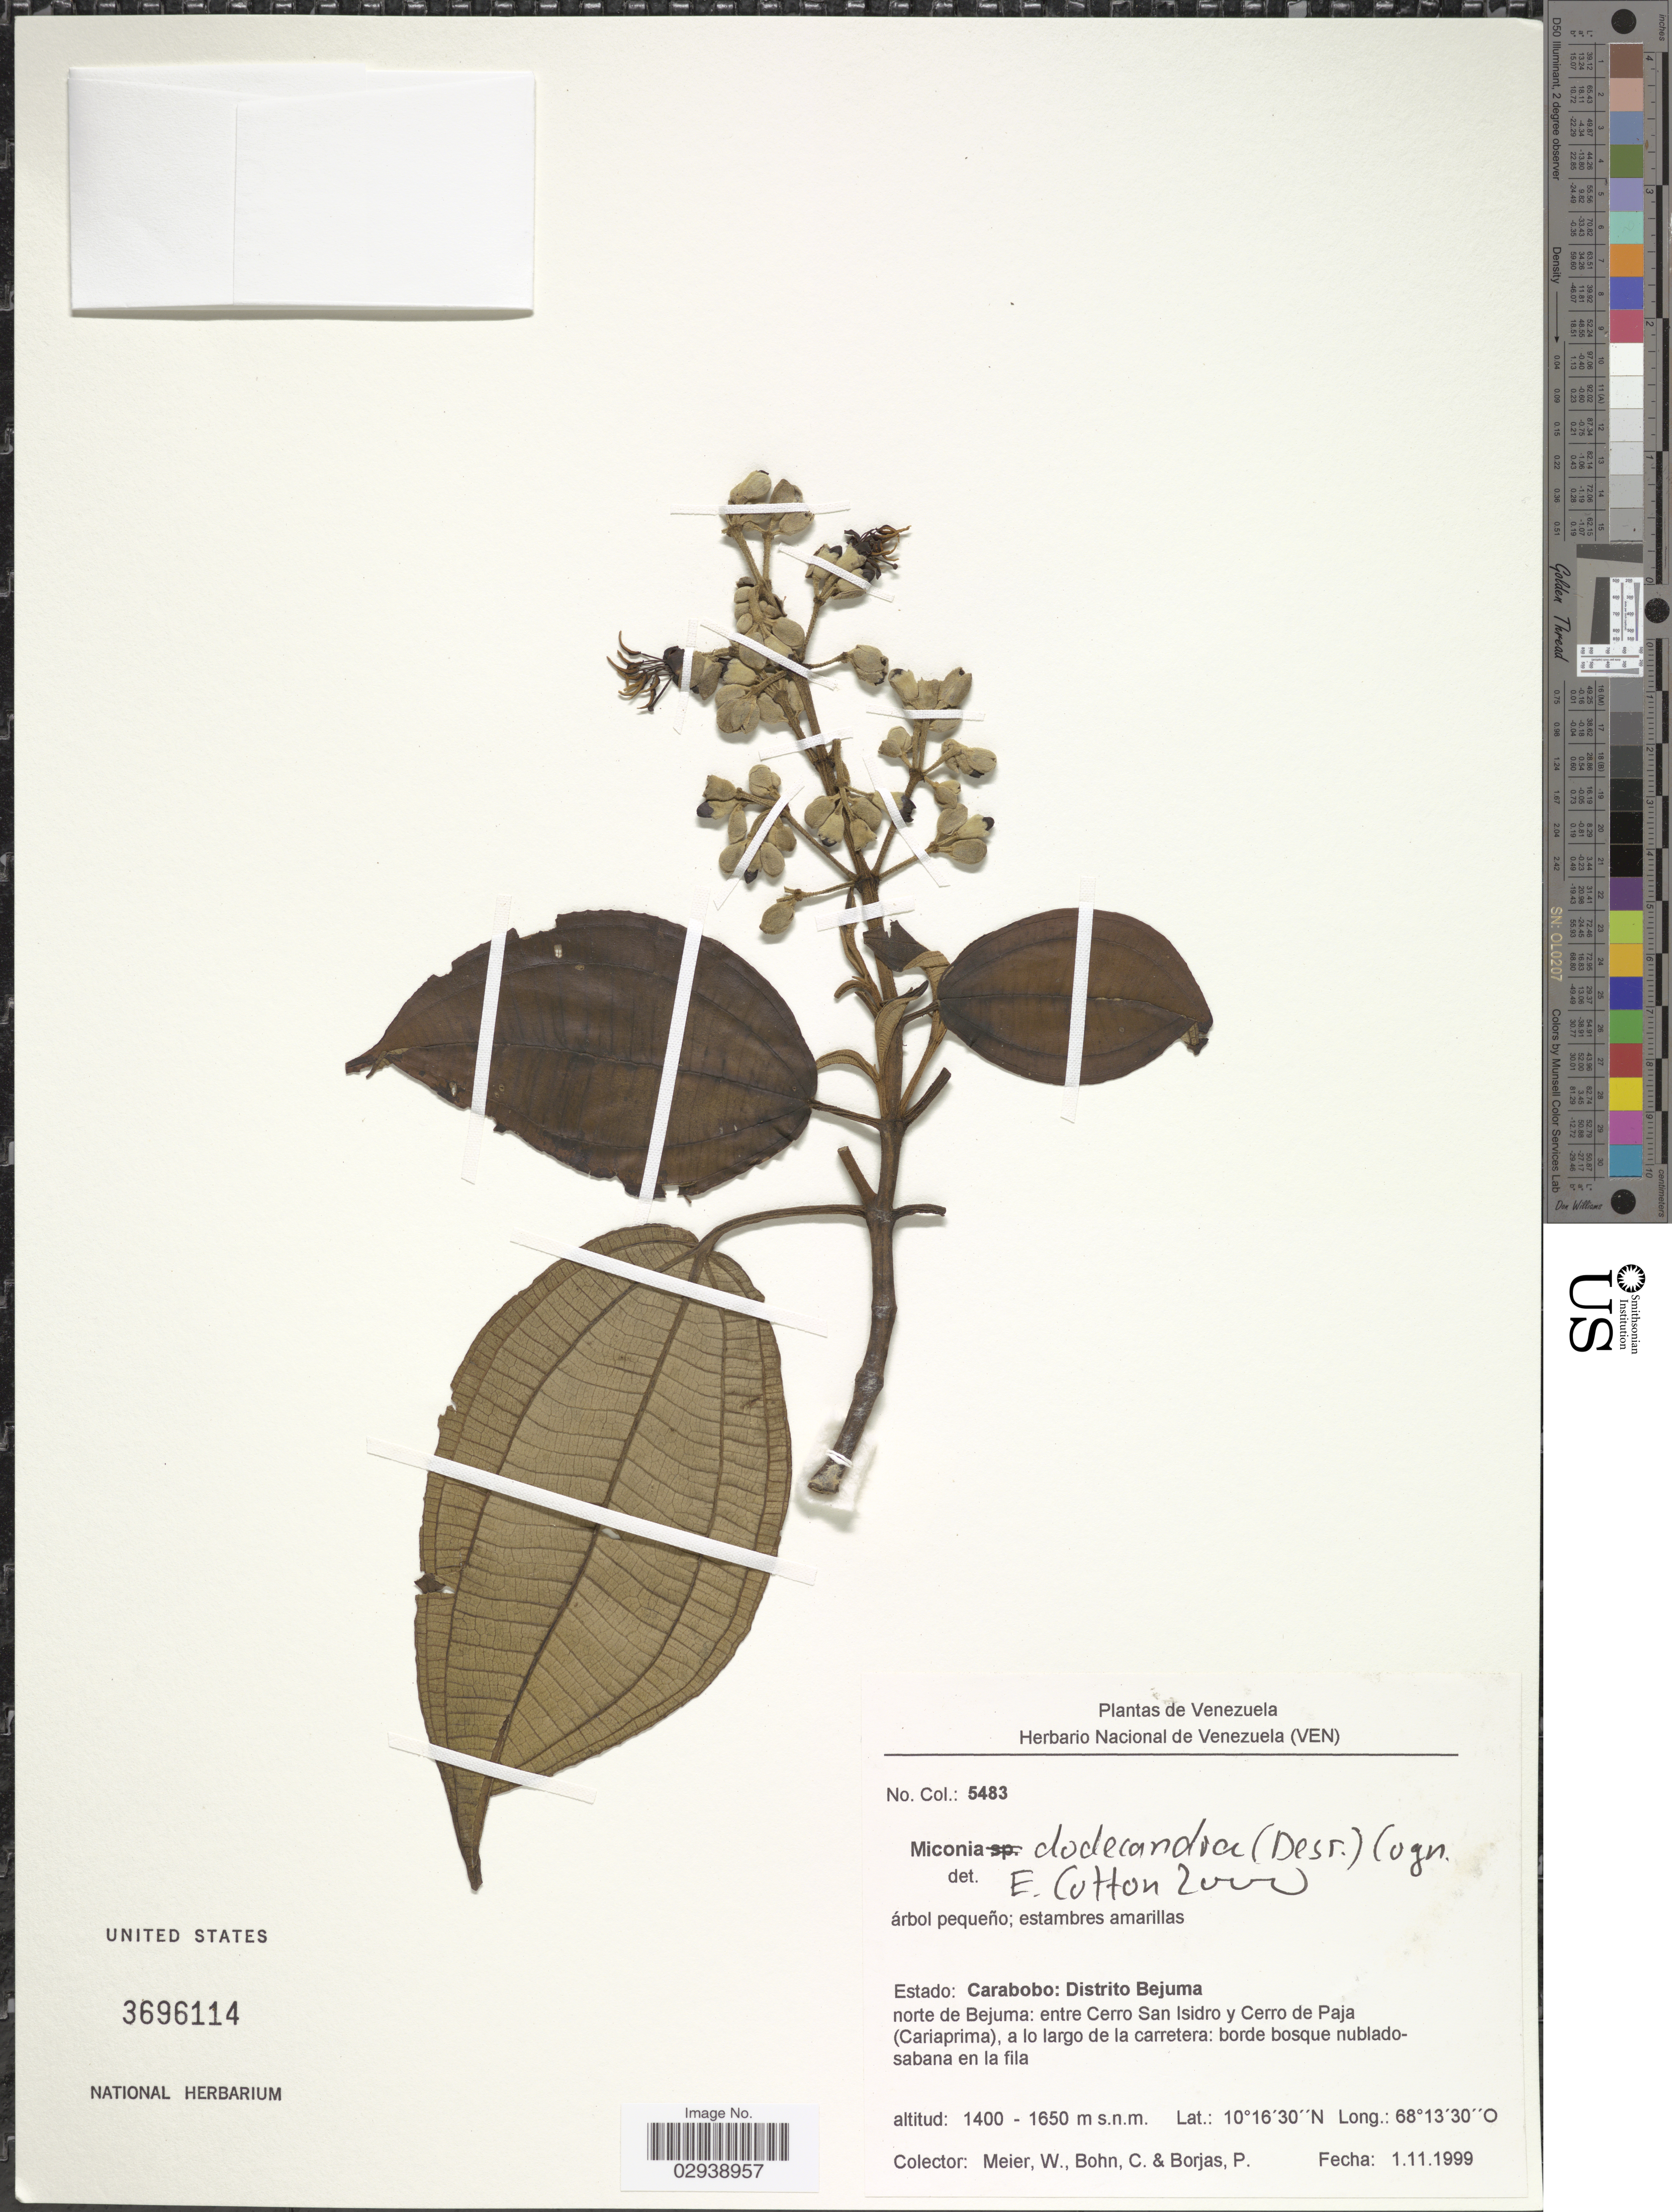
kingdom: Plantae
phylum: Tracheophyta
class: Magnoliopsida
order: Myrtales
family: Melastomataceae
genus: Miconia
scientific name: Miconia dodecandra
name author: Cogn.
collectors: W. Meier, C. Bohn & P. Borjas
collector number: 5483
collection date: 1999-11-01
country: Venezuela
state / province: Carabobo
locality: Distrito Bejuma norte de Bejuma: entre Cerro San Isidro y Cerro de Paja (Cariaprima), a lo largo de carretera: borde bosque nublado-sabana en la fila.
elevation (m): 1400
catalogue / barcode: US 3696114